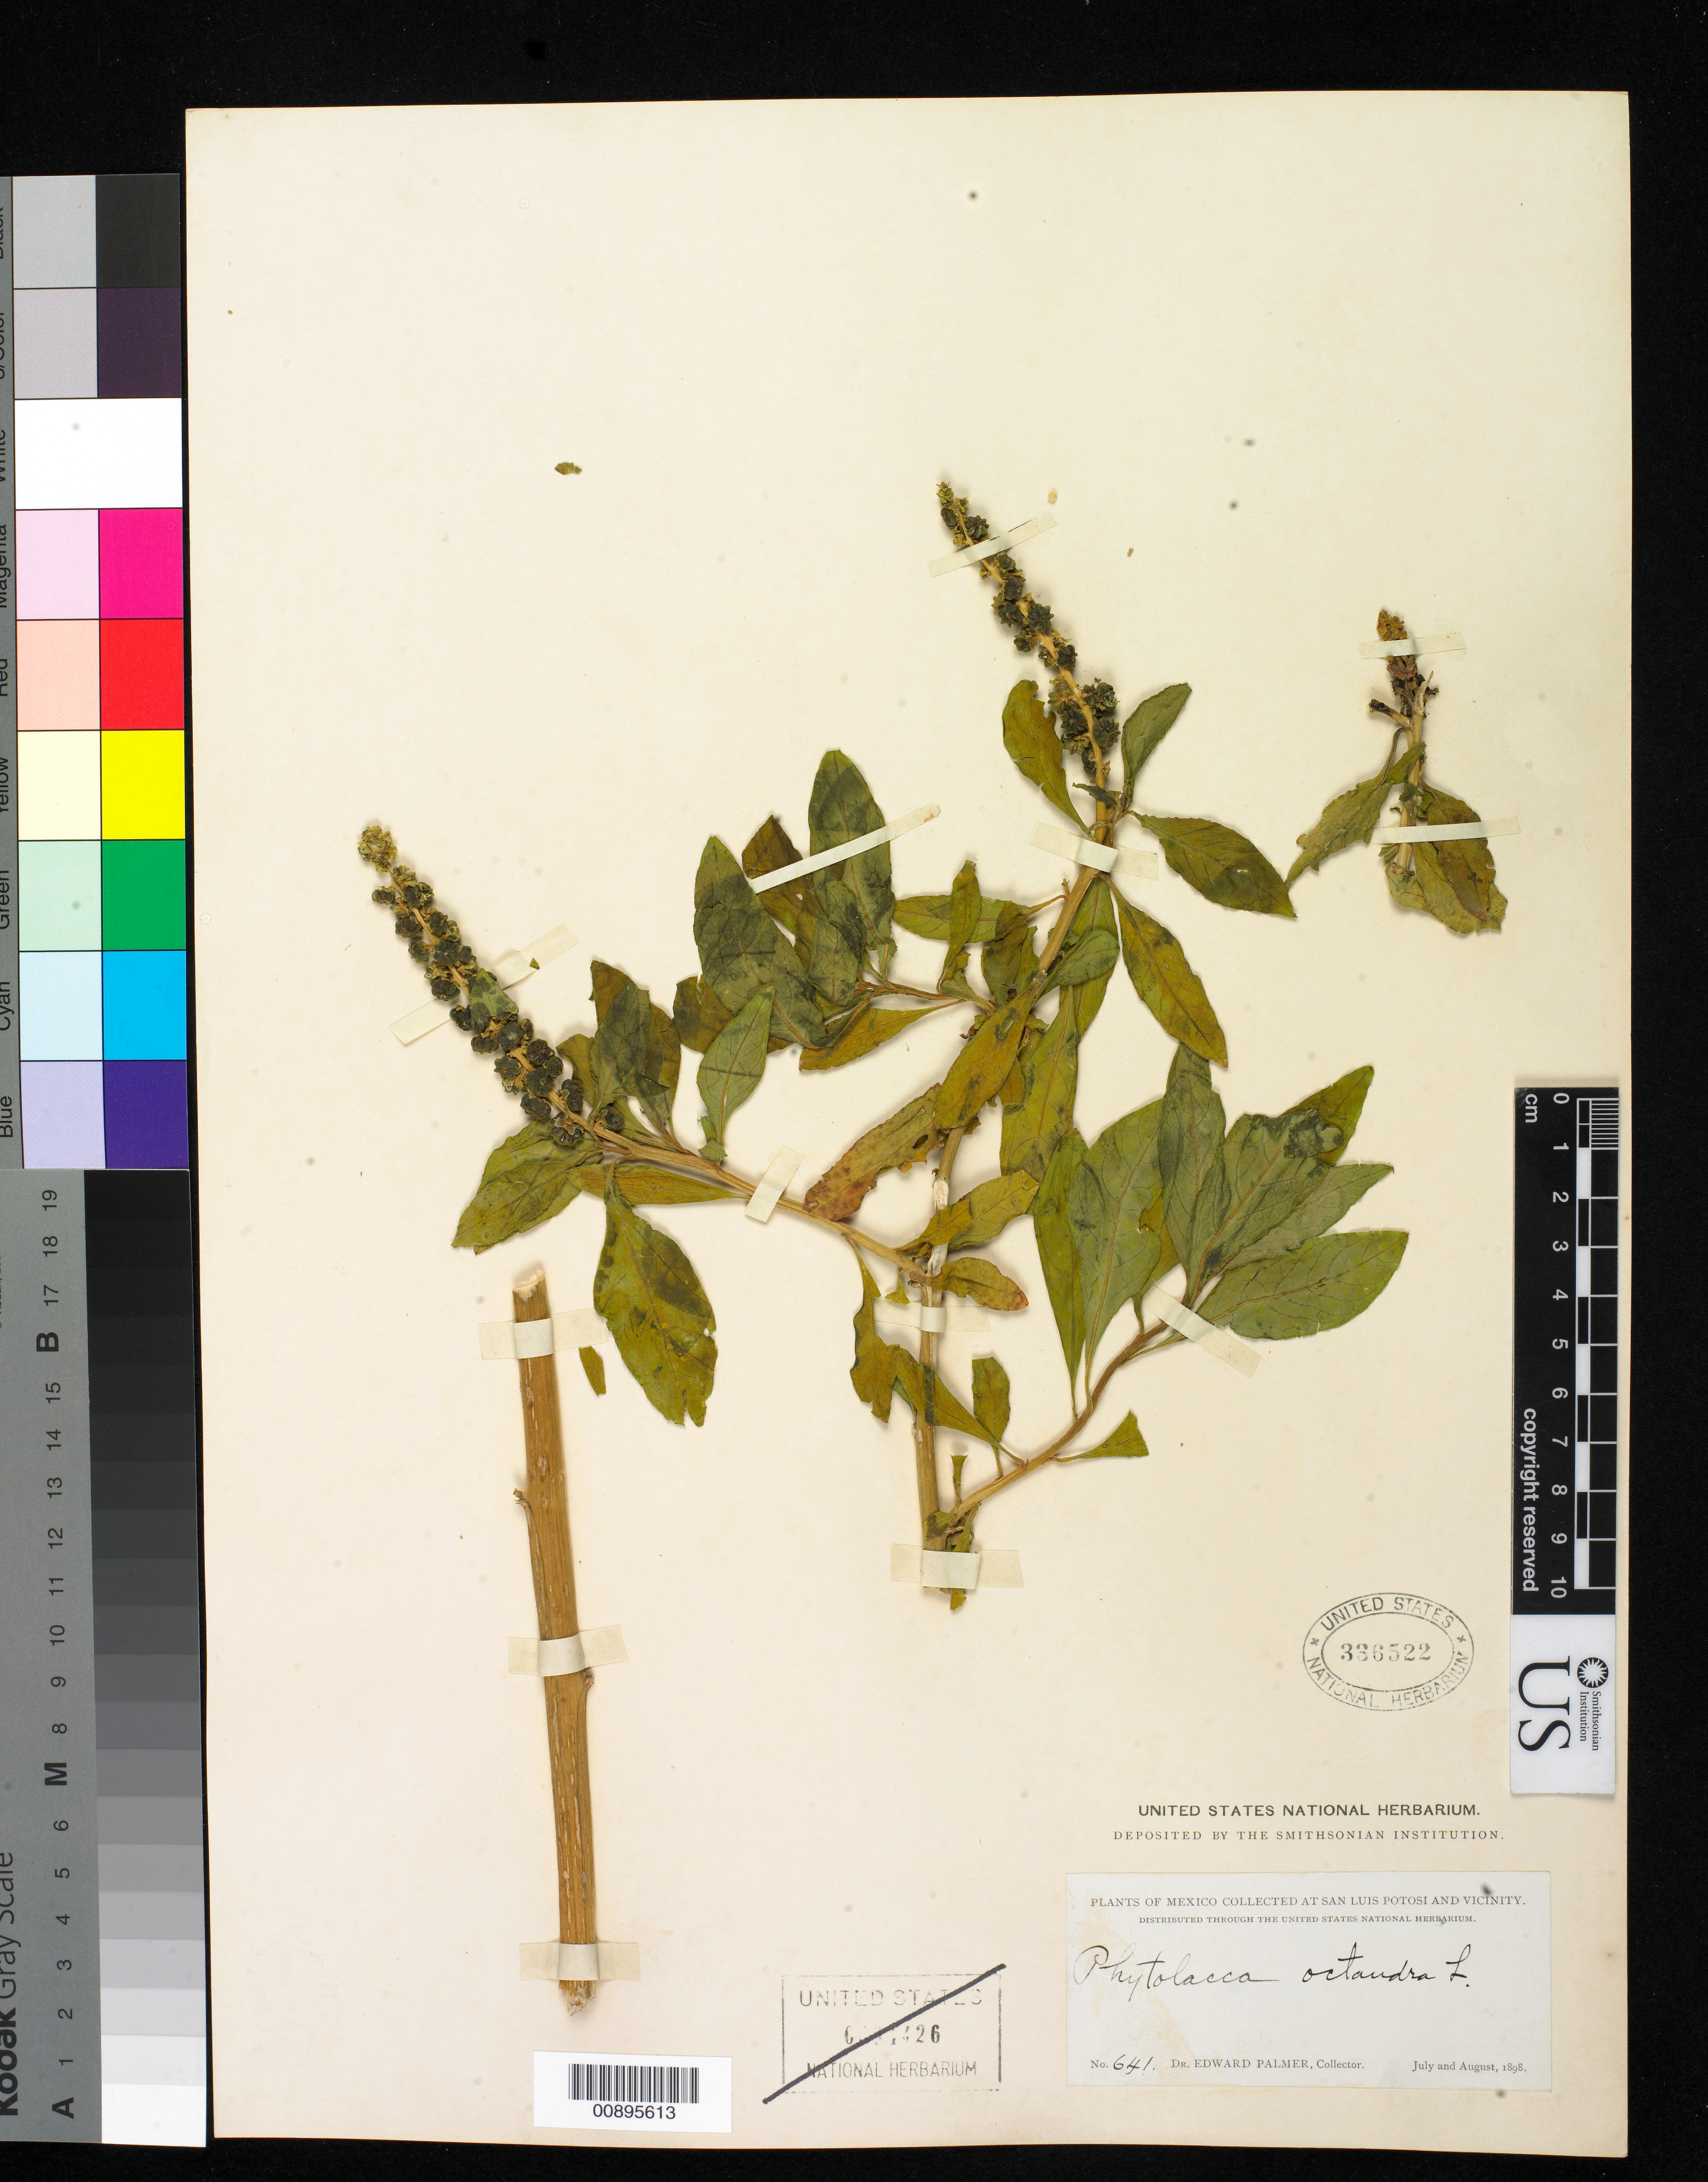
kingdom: Plantae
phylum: Tracheophyta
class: Magnoliopsida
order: Caryophyllales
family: Phytolaccaceae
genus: Phytolacca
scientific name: Phytolacca octandra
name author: L.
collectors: E. Palmer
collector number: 641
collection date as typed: Jul 1898 to -- Aug 1898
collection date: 1898-07/1898-08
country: Mexico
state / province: San Luis Potosí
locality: San Luis Potosí and vicinity.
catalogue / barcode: US 336522